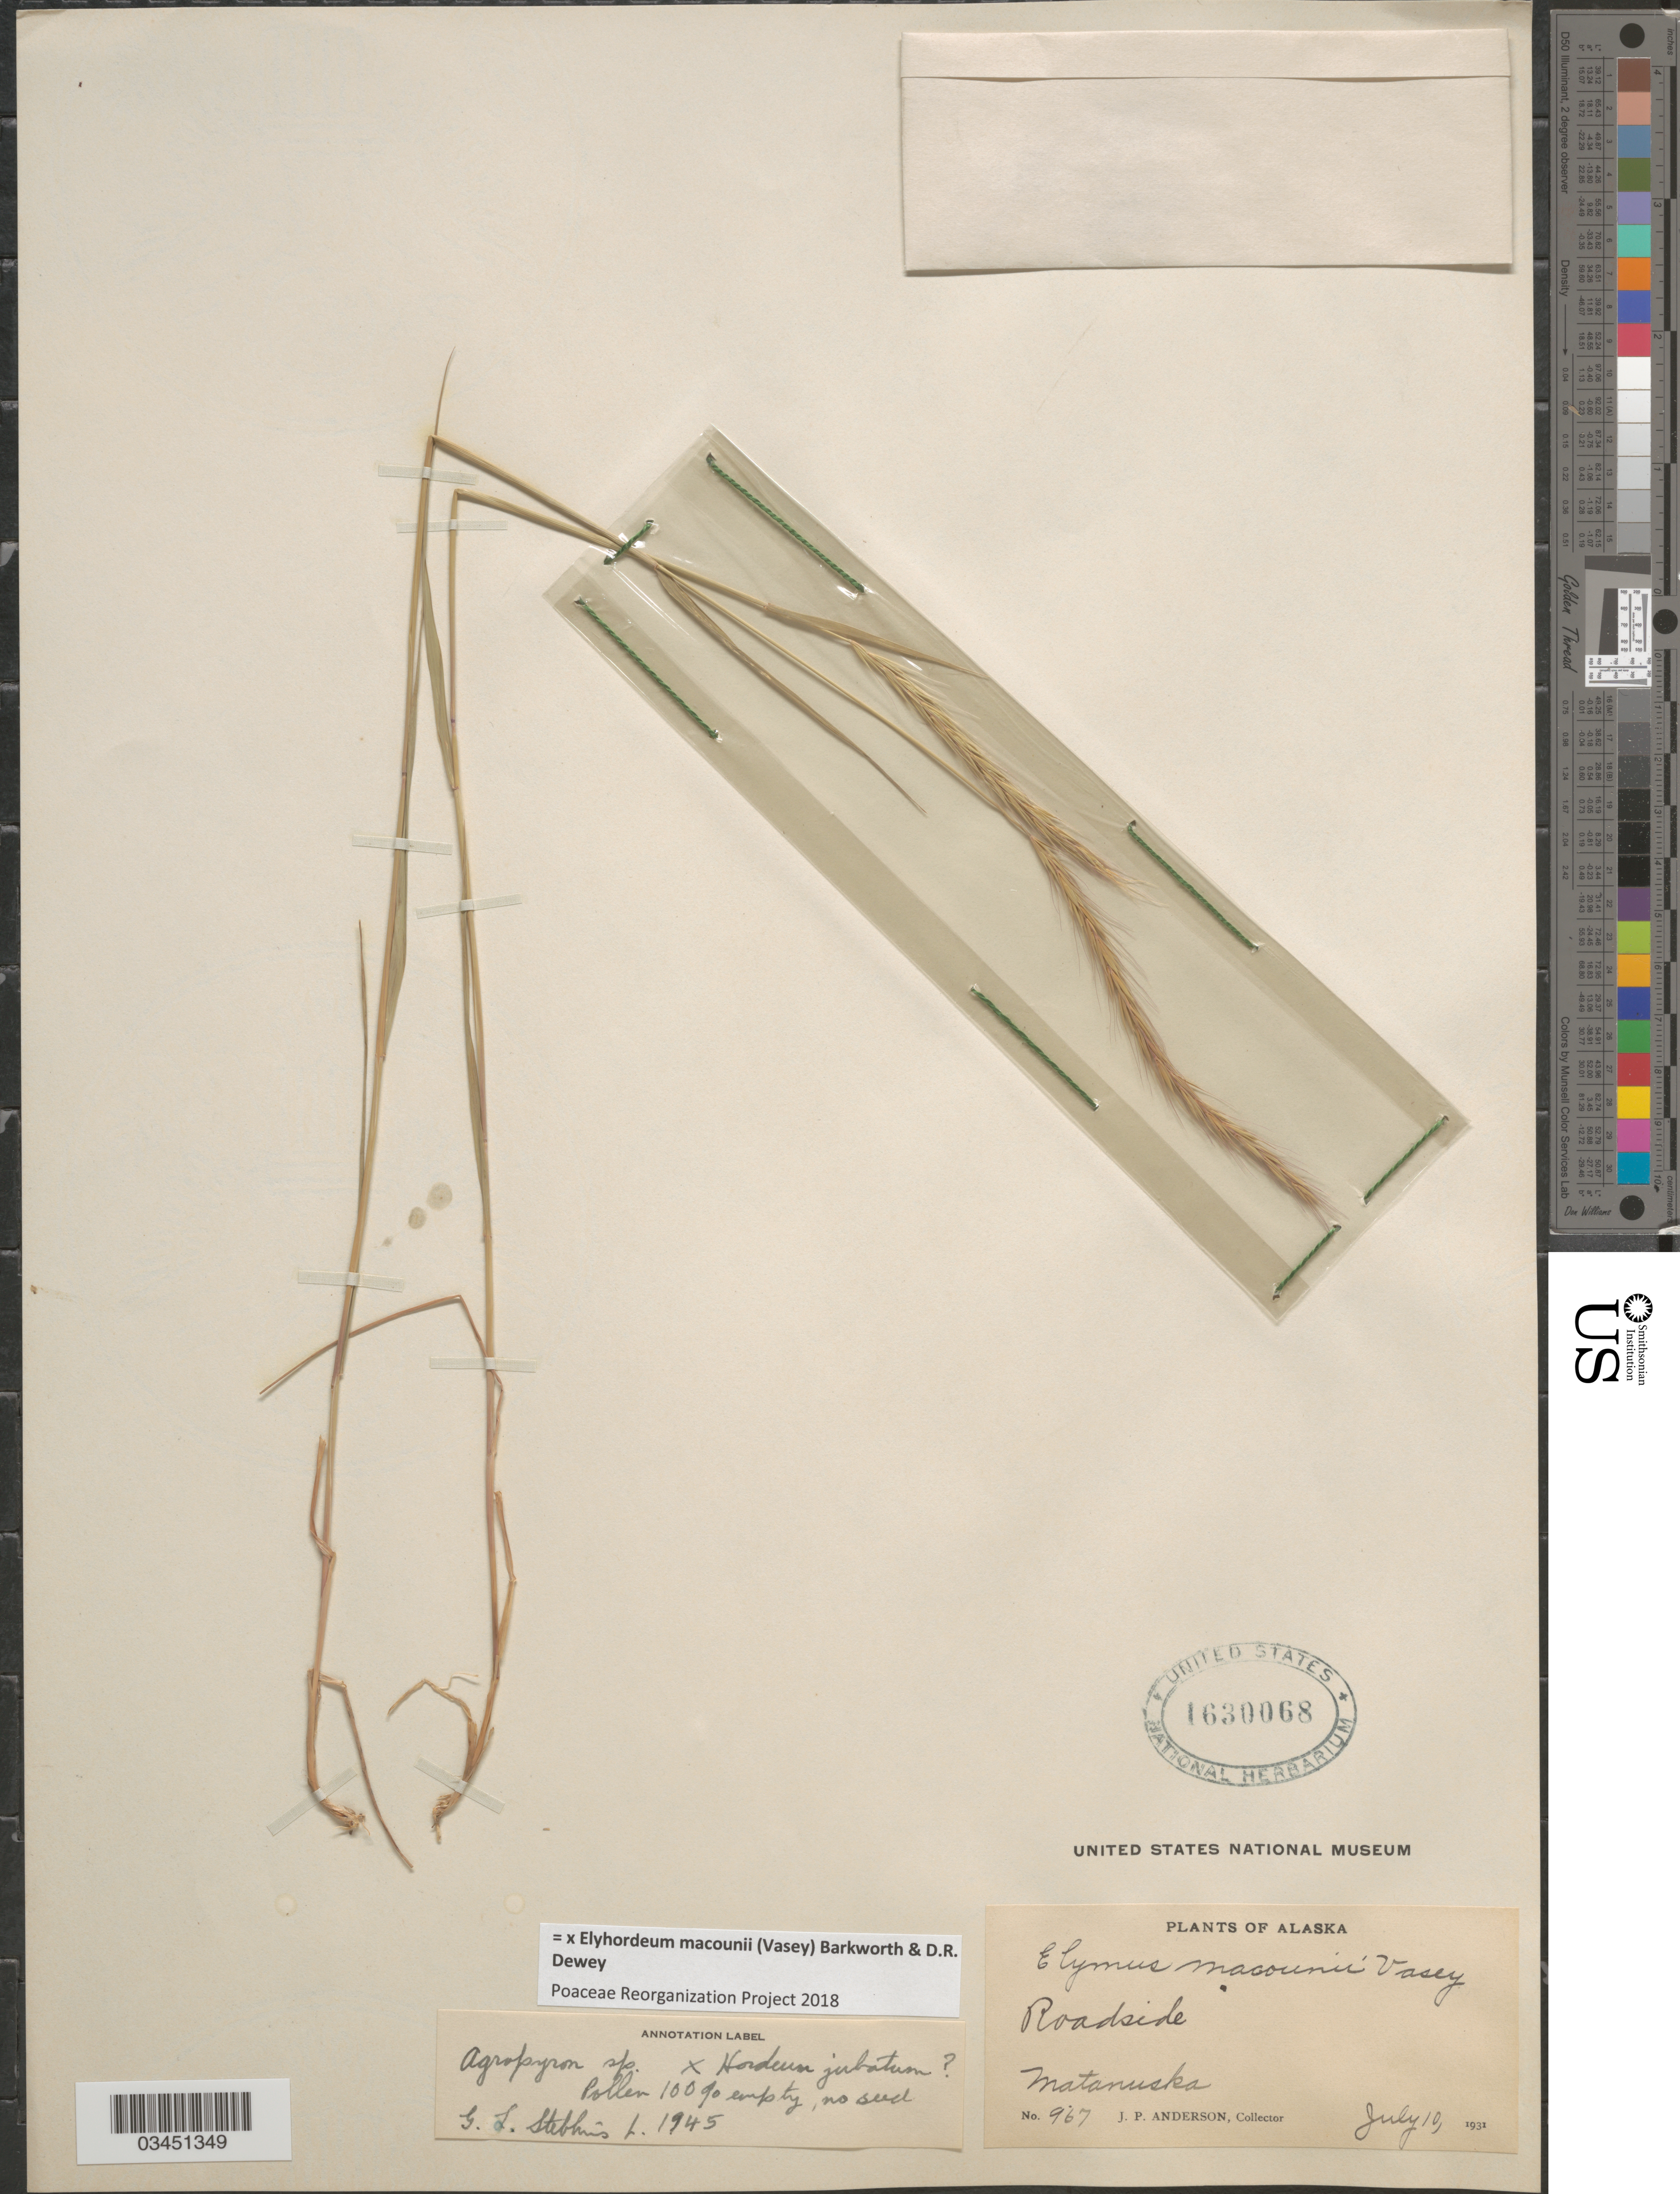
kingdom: Plantae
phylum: Tracheophyta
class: Liliopsida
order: Poales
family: Poaceae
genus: Elyhordeum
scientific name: x Elyhordeum macounii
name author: (Vasey) Barkworth & Dewey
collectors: J. P. Anderson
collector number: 967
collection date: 1931-07-10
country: United States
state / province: Alaska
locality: Roadside. Matanuska.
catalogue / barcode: US 1630068